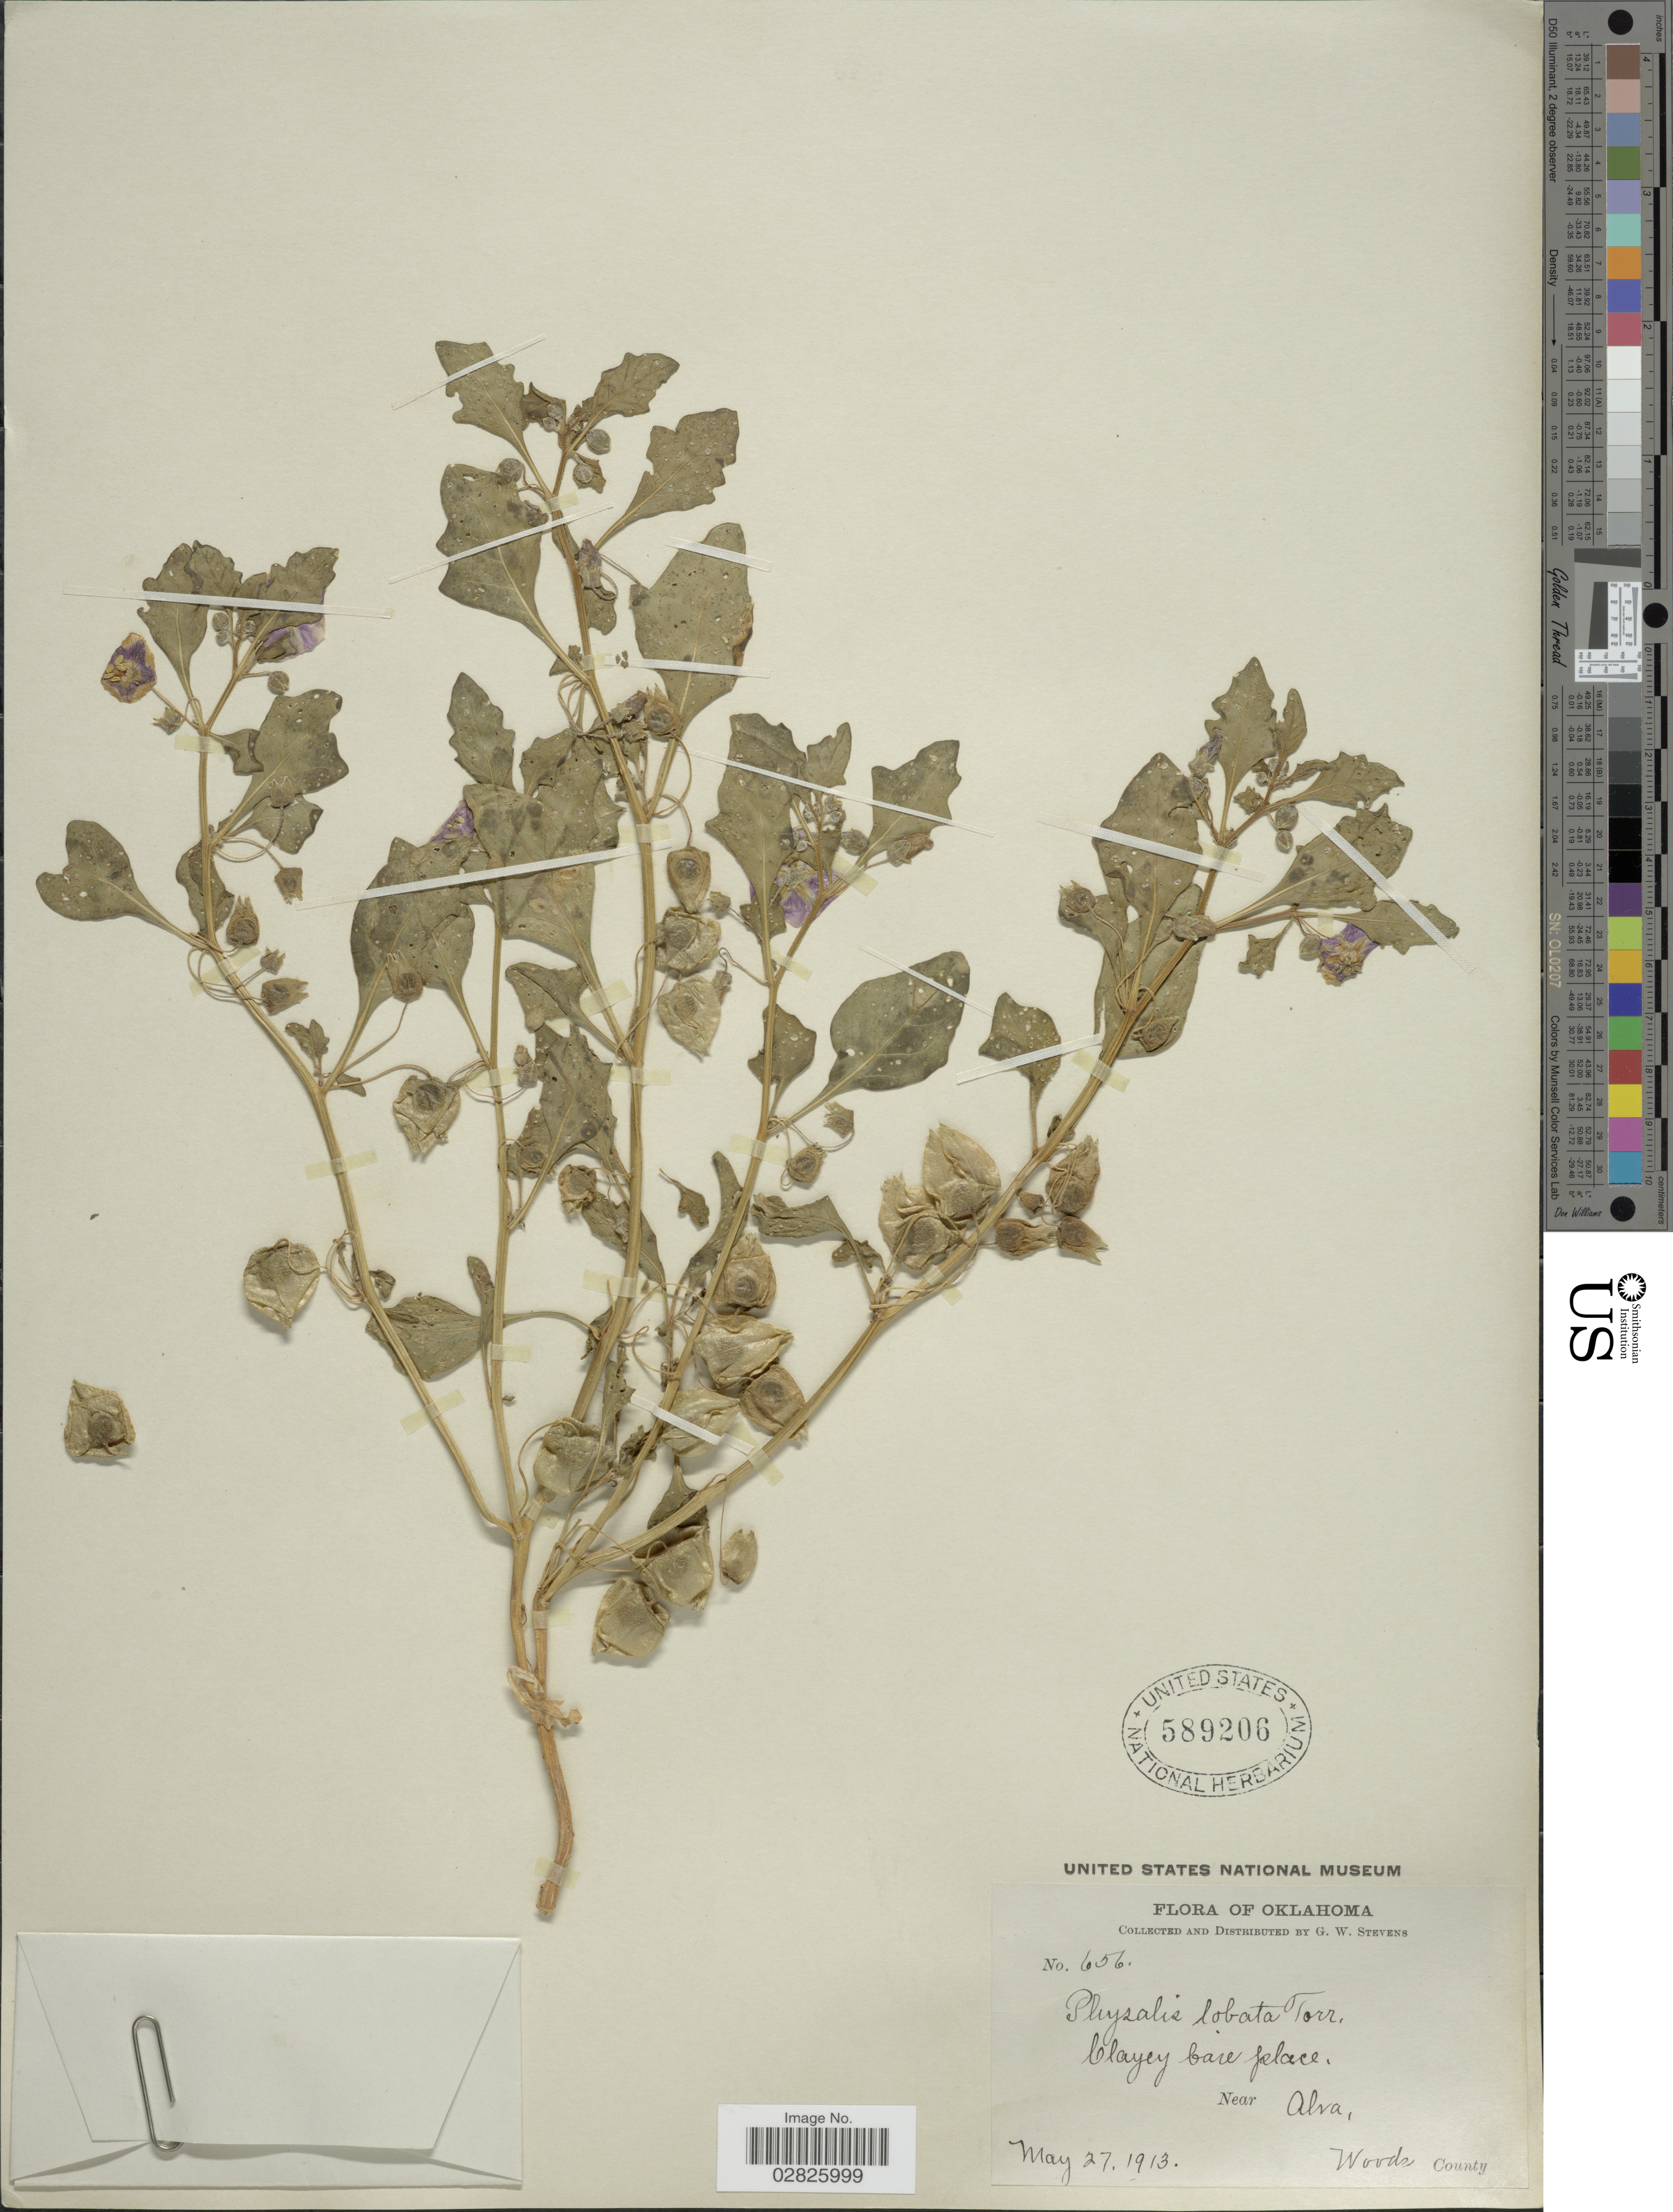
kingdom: Plantae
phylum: Tracheophyta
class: Magnoliopsida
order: Solanales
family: Solanaceae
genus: Quincula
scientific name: Quincula lobata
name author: (Torr.) Raf.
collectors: G. W. Stevens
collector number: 656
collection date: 1913-05-27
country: United States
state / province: Oklahoma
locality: Clayey bare place. Near Alva, Woods County.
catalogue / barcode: US 589206